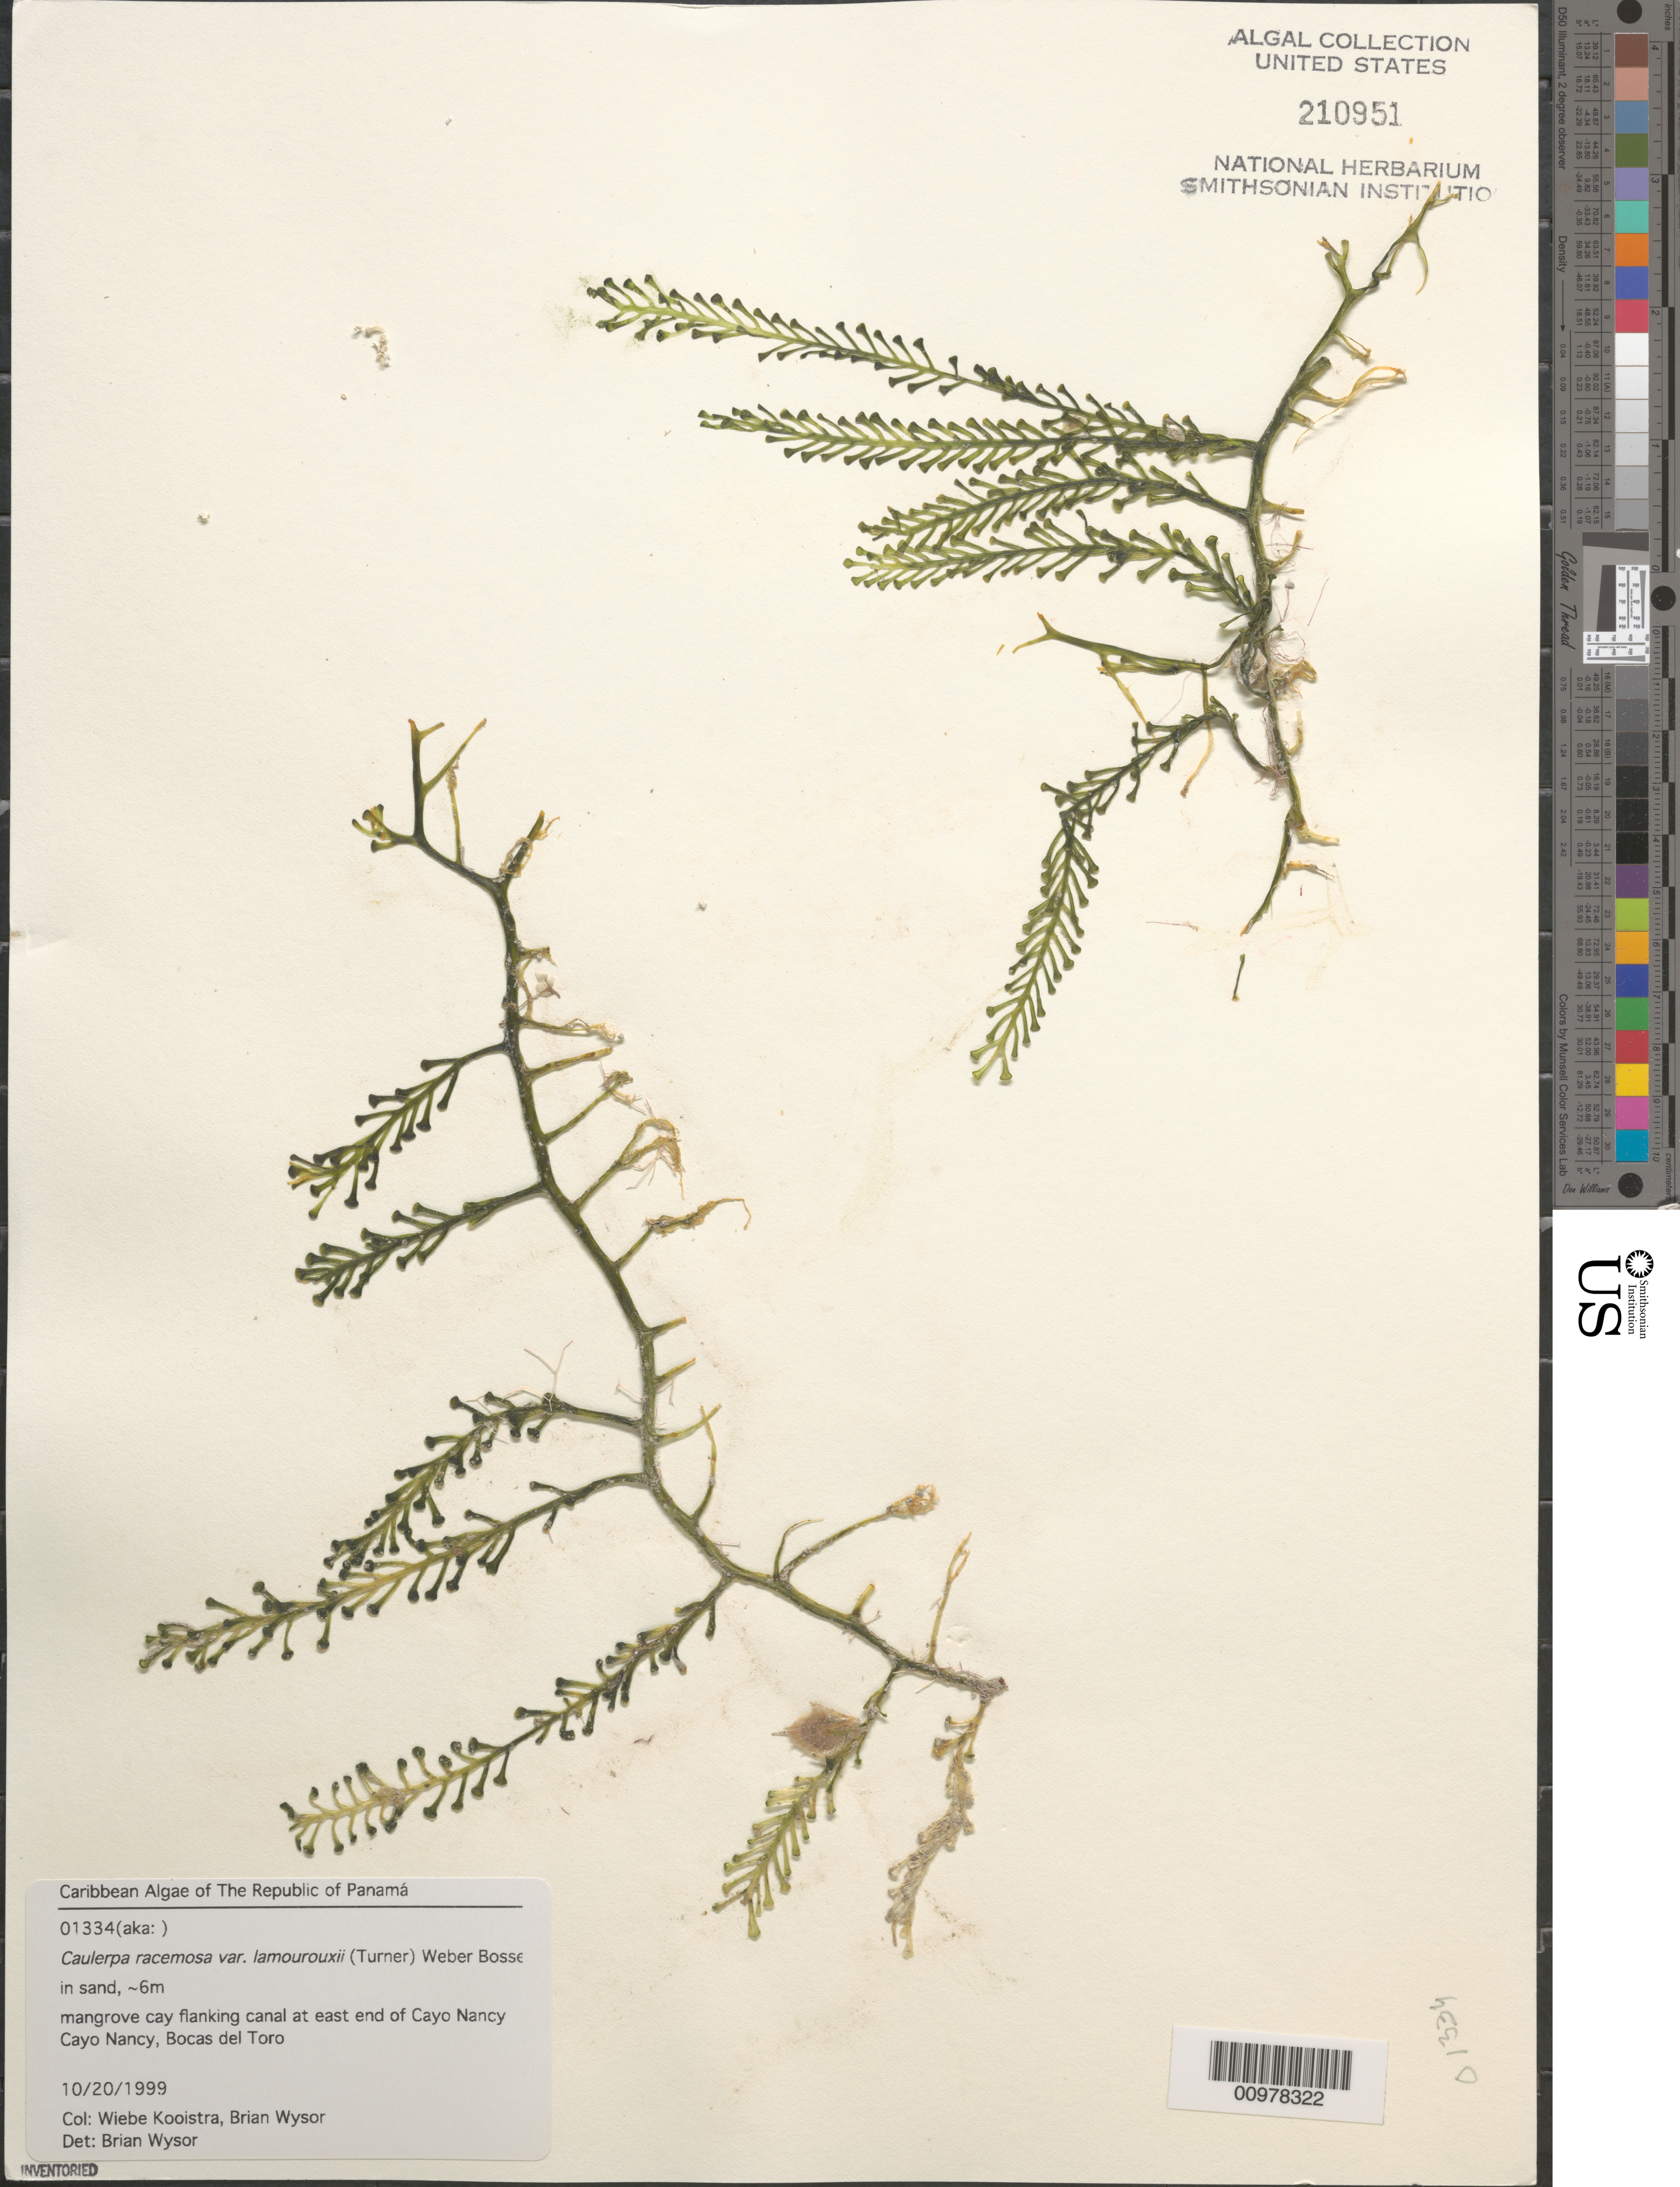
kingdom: Plantae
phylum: Chlorophyta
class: Ulvophyceae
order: Bryopsidales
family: Caulerpaceae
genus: Caulerpa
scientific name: Caulerpa racemosa var. lamourouxii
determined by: Wysor, B.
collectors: B. Wysor & W. Kooistra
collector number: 01334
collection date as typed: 20 Oct 1999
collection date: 1999-10-20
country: Panama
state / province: Bocas del Toro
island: Cayo Nancy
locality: Mangrove cay flanking canal at east end of Cayo Nancy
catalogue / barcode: US 210951